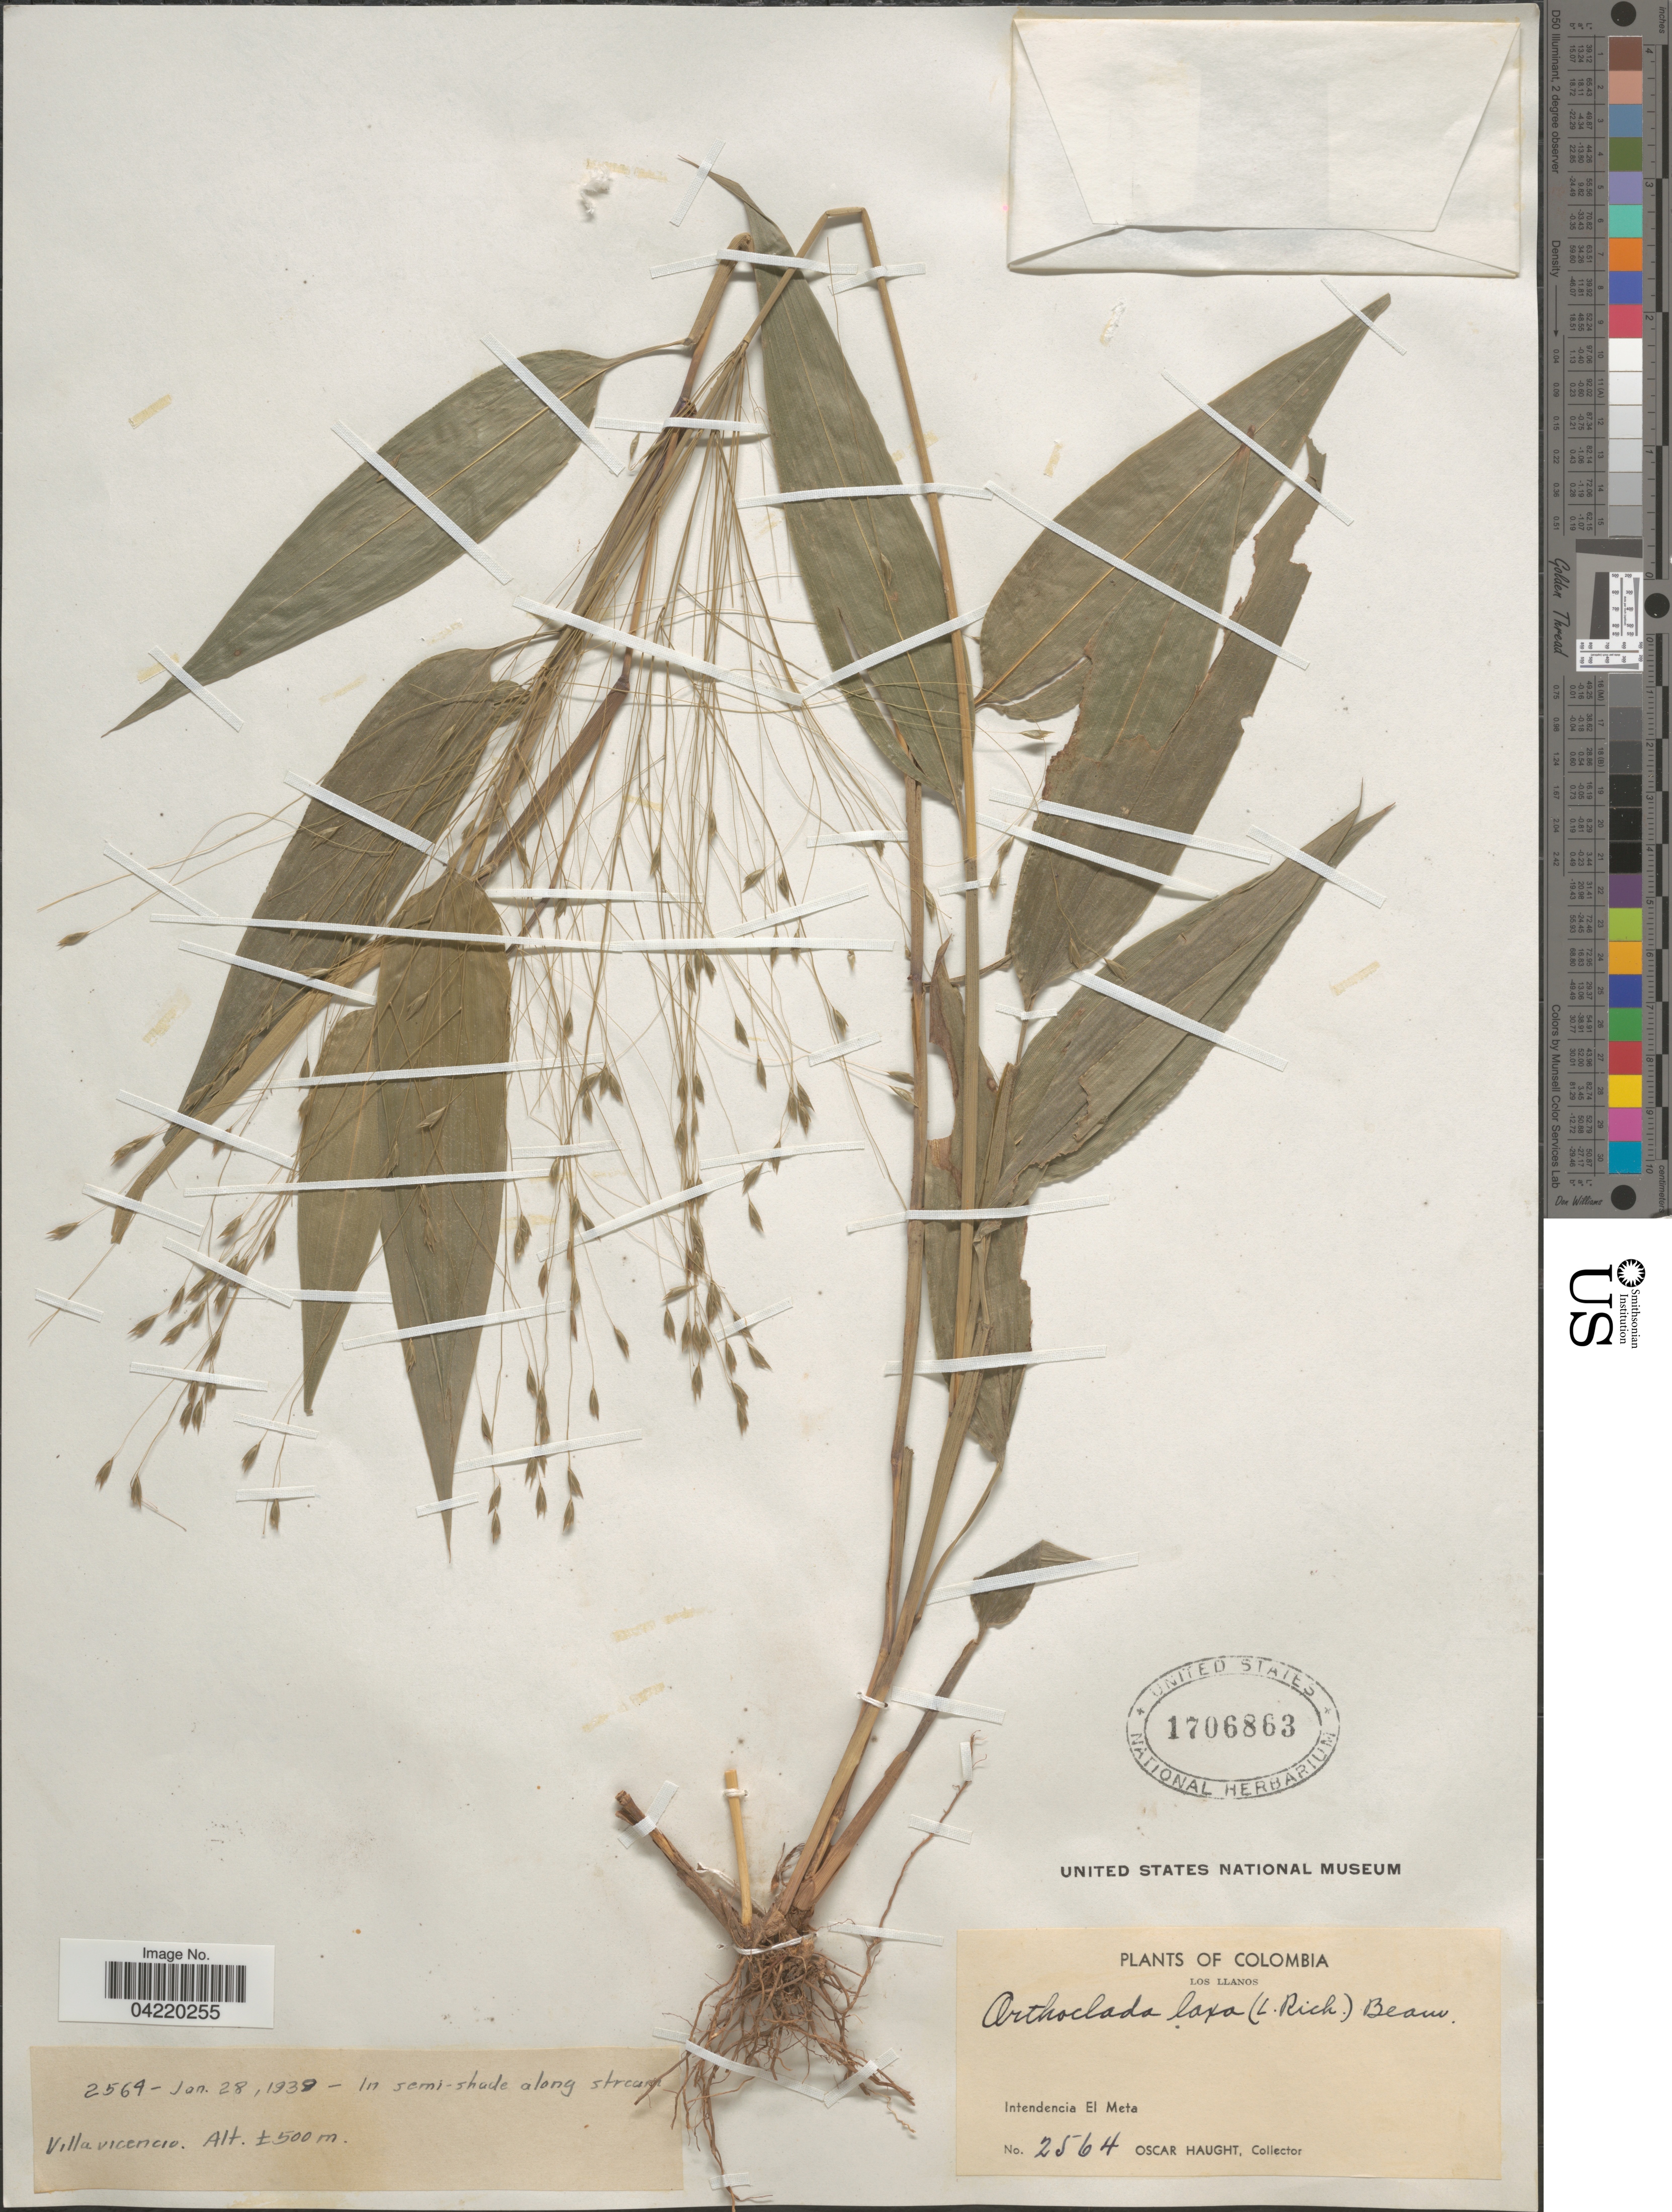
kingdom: Plantae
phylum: Tracheophyta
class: Liliopsida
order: Poales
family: Poaceae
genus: Orthoclada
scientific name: Orthoclada laxa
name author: P. Beauv.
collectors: O. L. Haught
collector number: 2564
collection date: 1939-01-28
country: Colombia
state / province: Meta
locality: Los Llanos. Intendencia El Meta. Villavicencio.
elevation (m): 500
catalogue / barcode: US 1706863